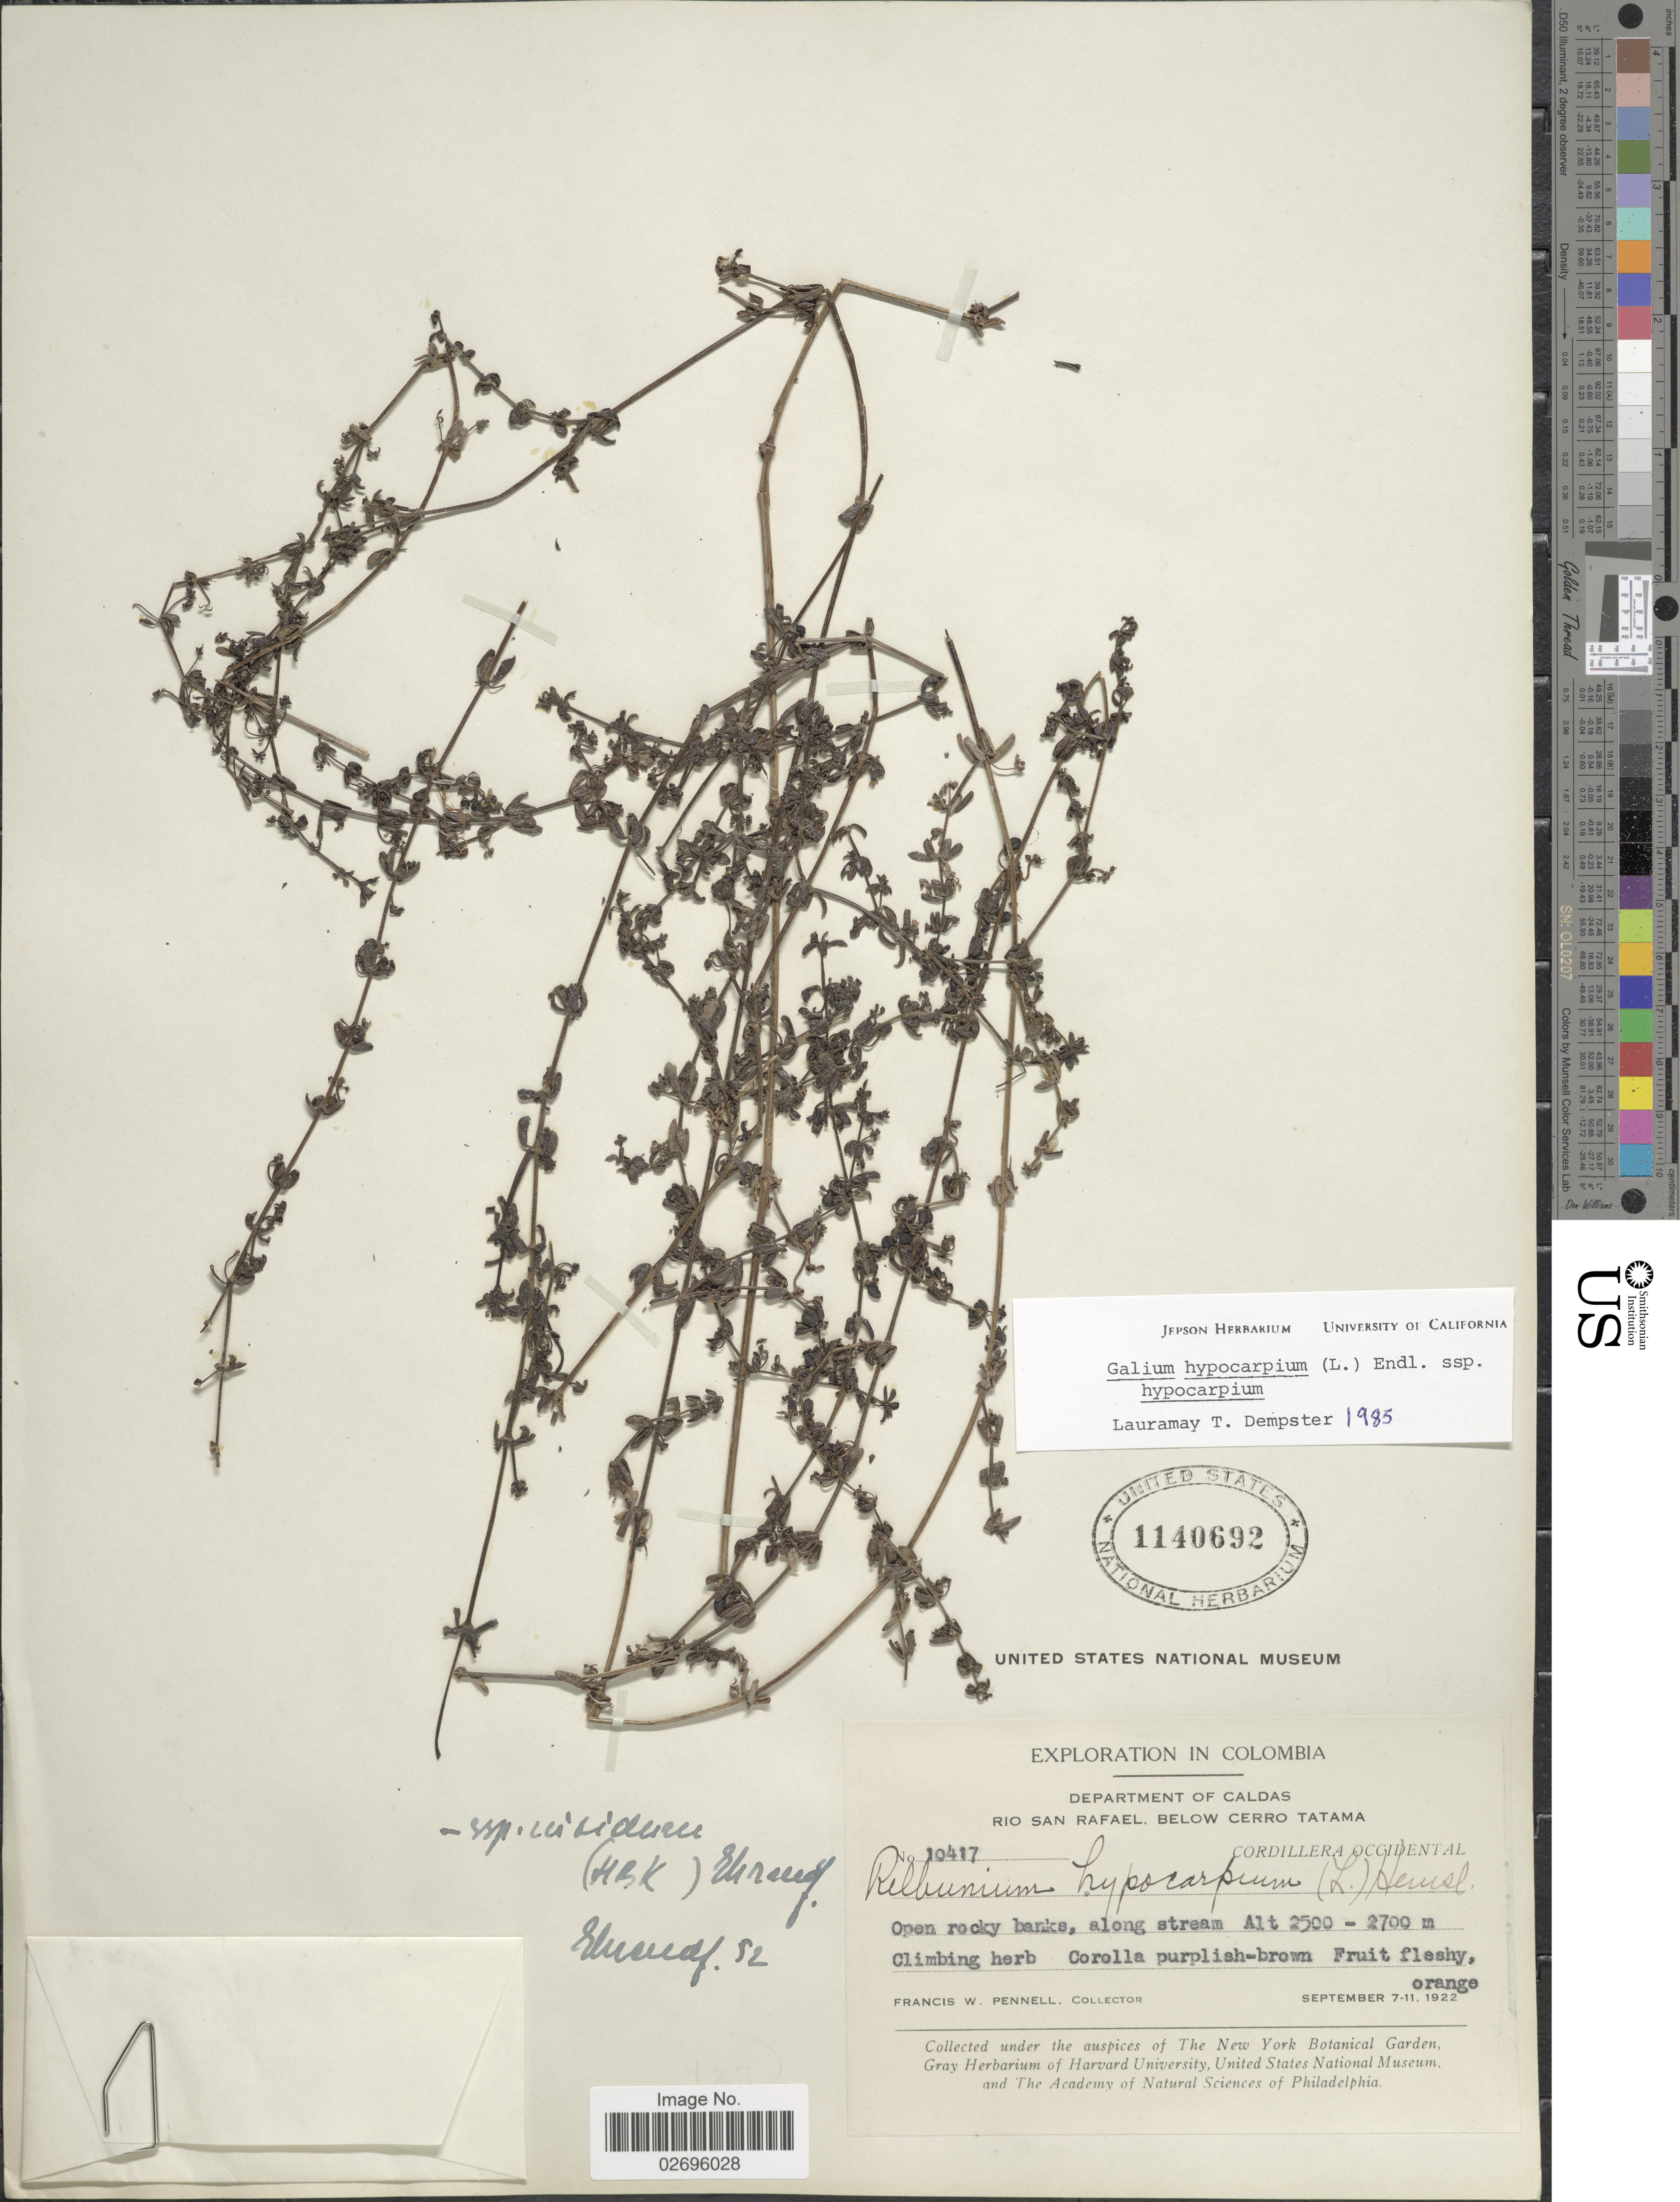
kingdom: Plantae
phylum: Tracheophyta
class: Magnoliopsida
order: Gentianales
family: Rubiaceae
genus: Galium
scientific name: Galium hypocarpium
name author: (L.) Endl. ex Griseb.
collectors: F. W. Pennell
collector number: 10417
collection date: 1922-09-07/1922-09-11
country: Colombia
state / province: Caldas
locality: Department of Caldas, Rio San Rafael, below Cerro Tatama, Cordillera Occidental, Open rocky banks, along stream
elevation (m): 2500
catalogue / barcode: US 1140692